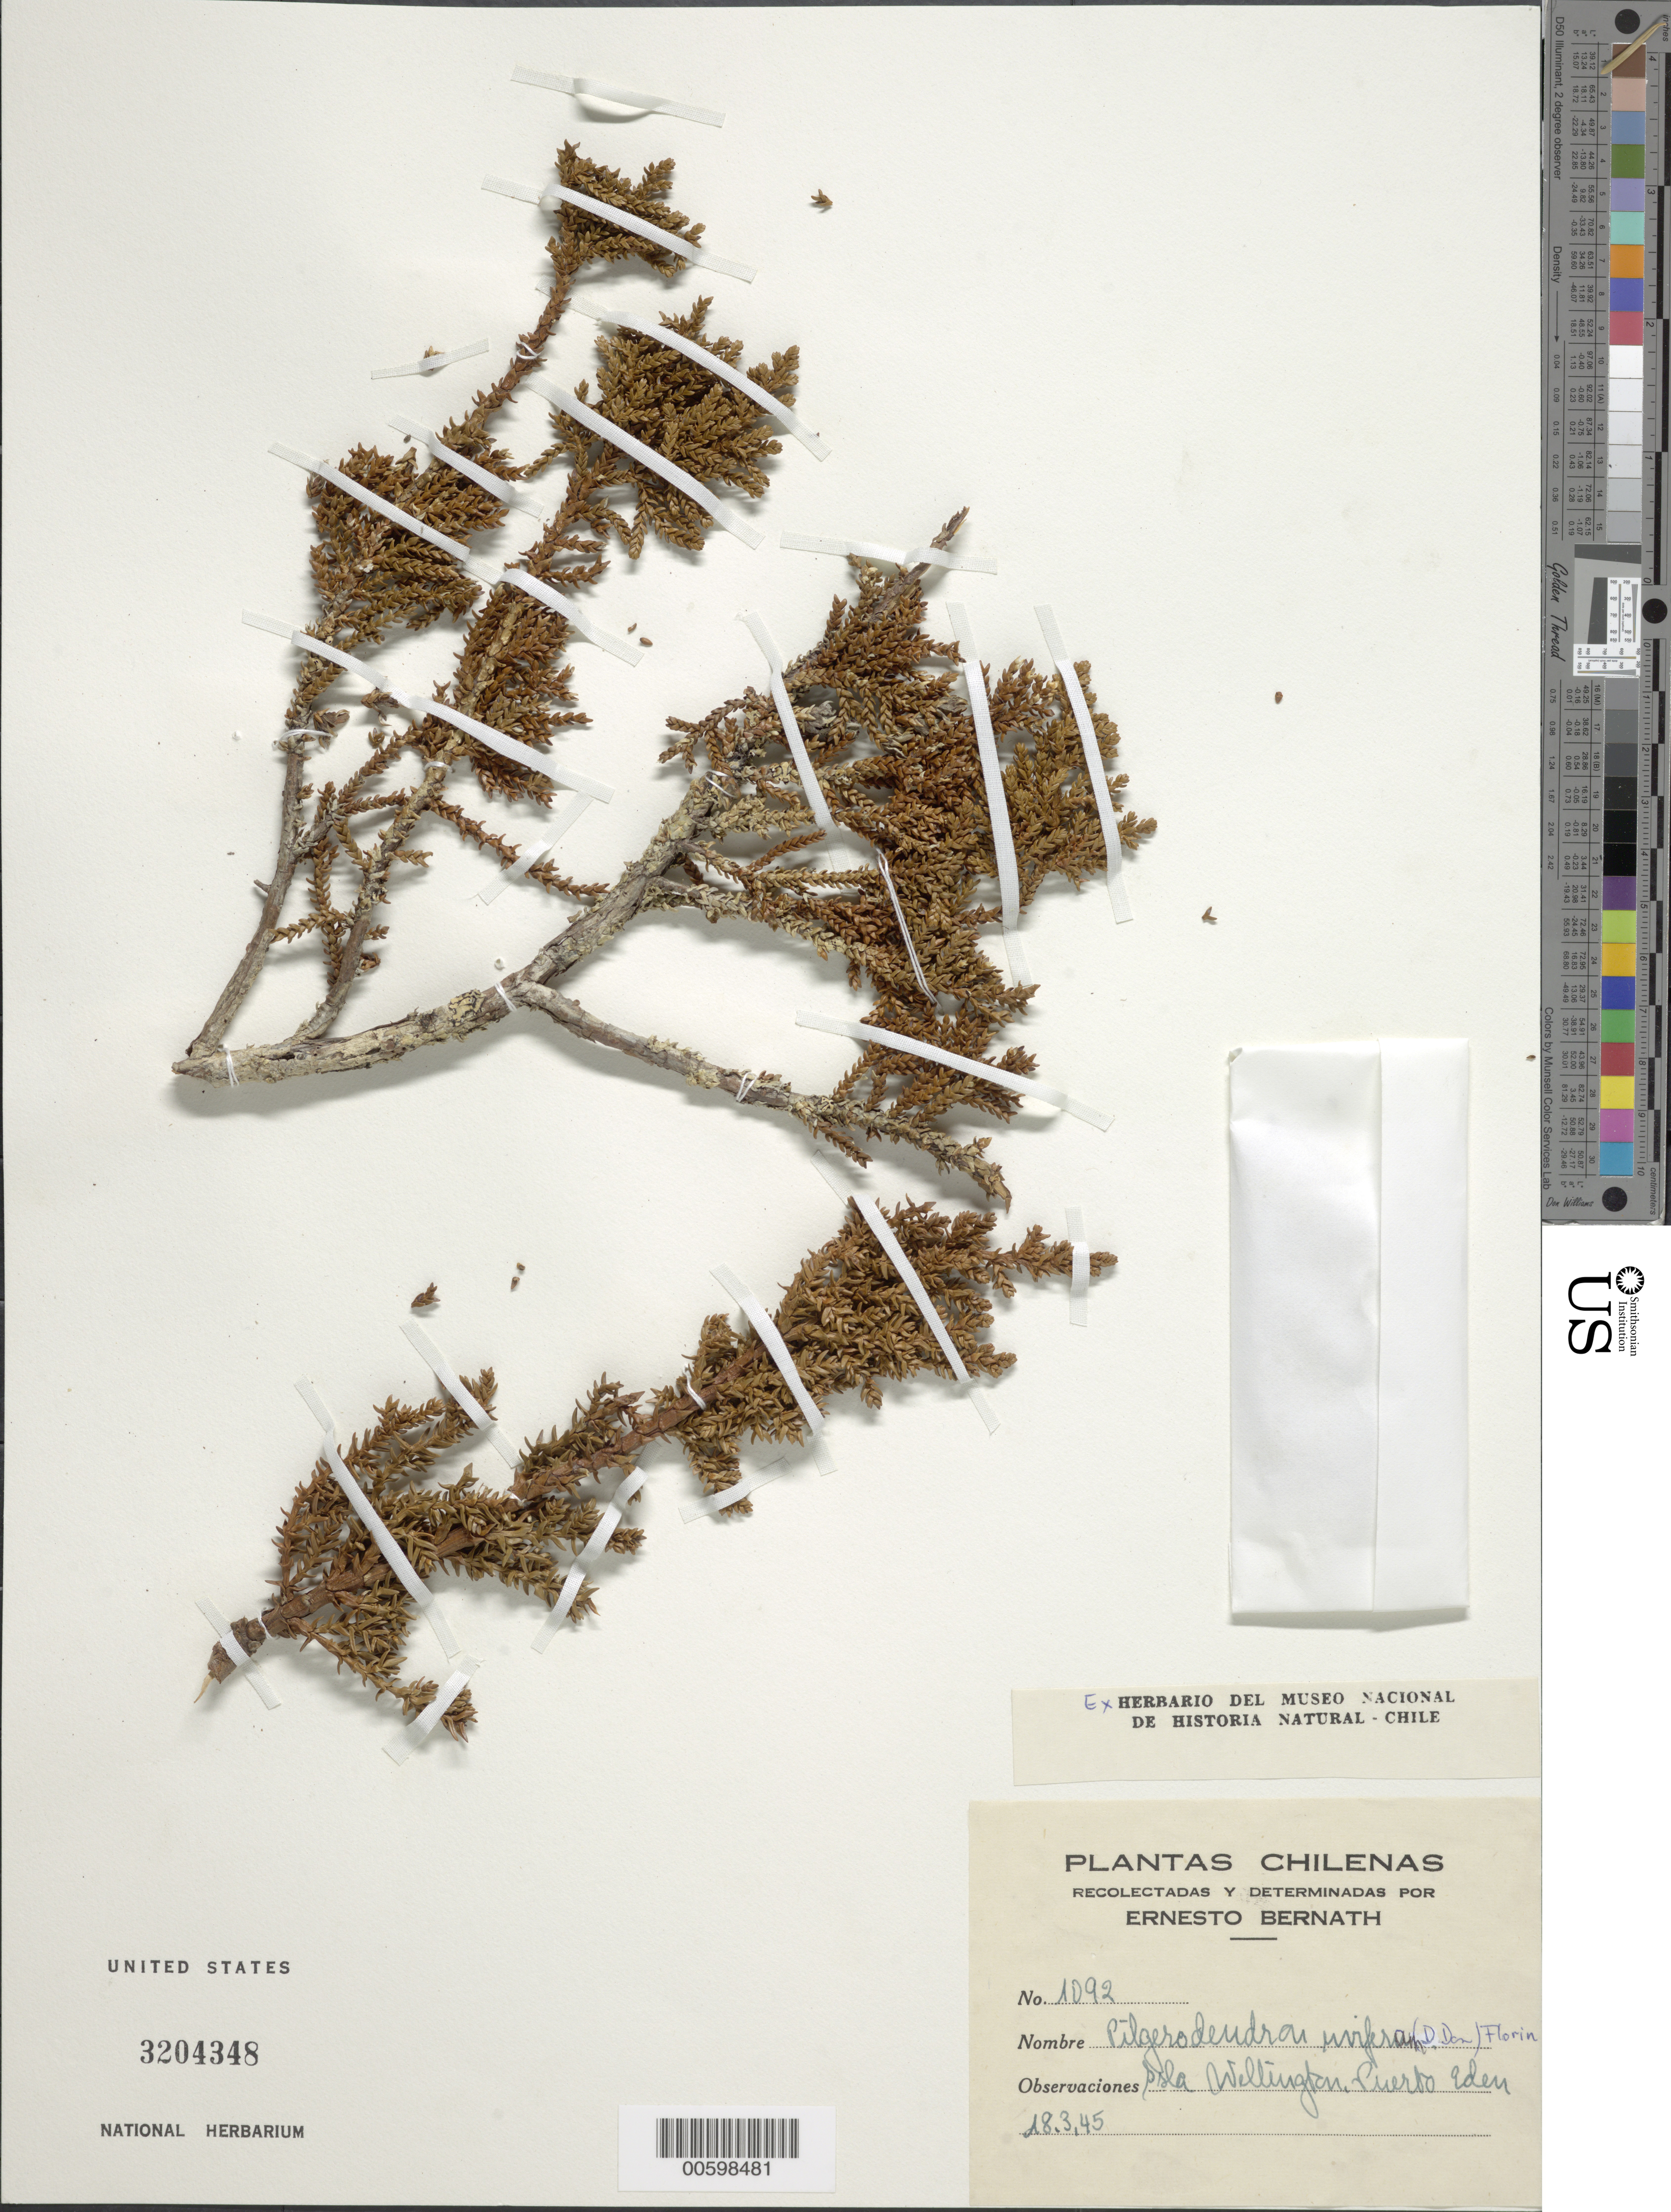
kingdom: Plantae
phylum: Tracheophyta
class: Pinopsida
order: Pinales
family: Cupressaceae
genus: Pilgerodendron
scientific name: Pilgerodendron uviferum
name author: Florin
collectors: E. Bernath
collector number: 1092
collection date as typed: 18 Mar 1945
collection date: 1945-03-18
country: Chile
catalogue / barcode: US 3204348